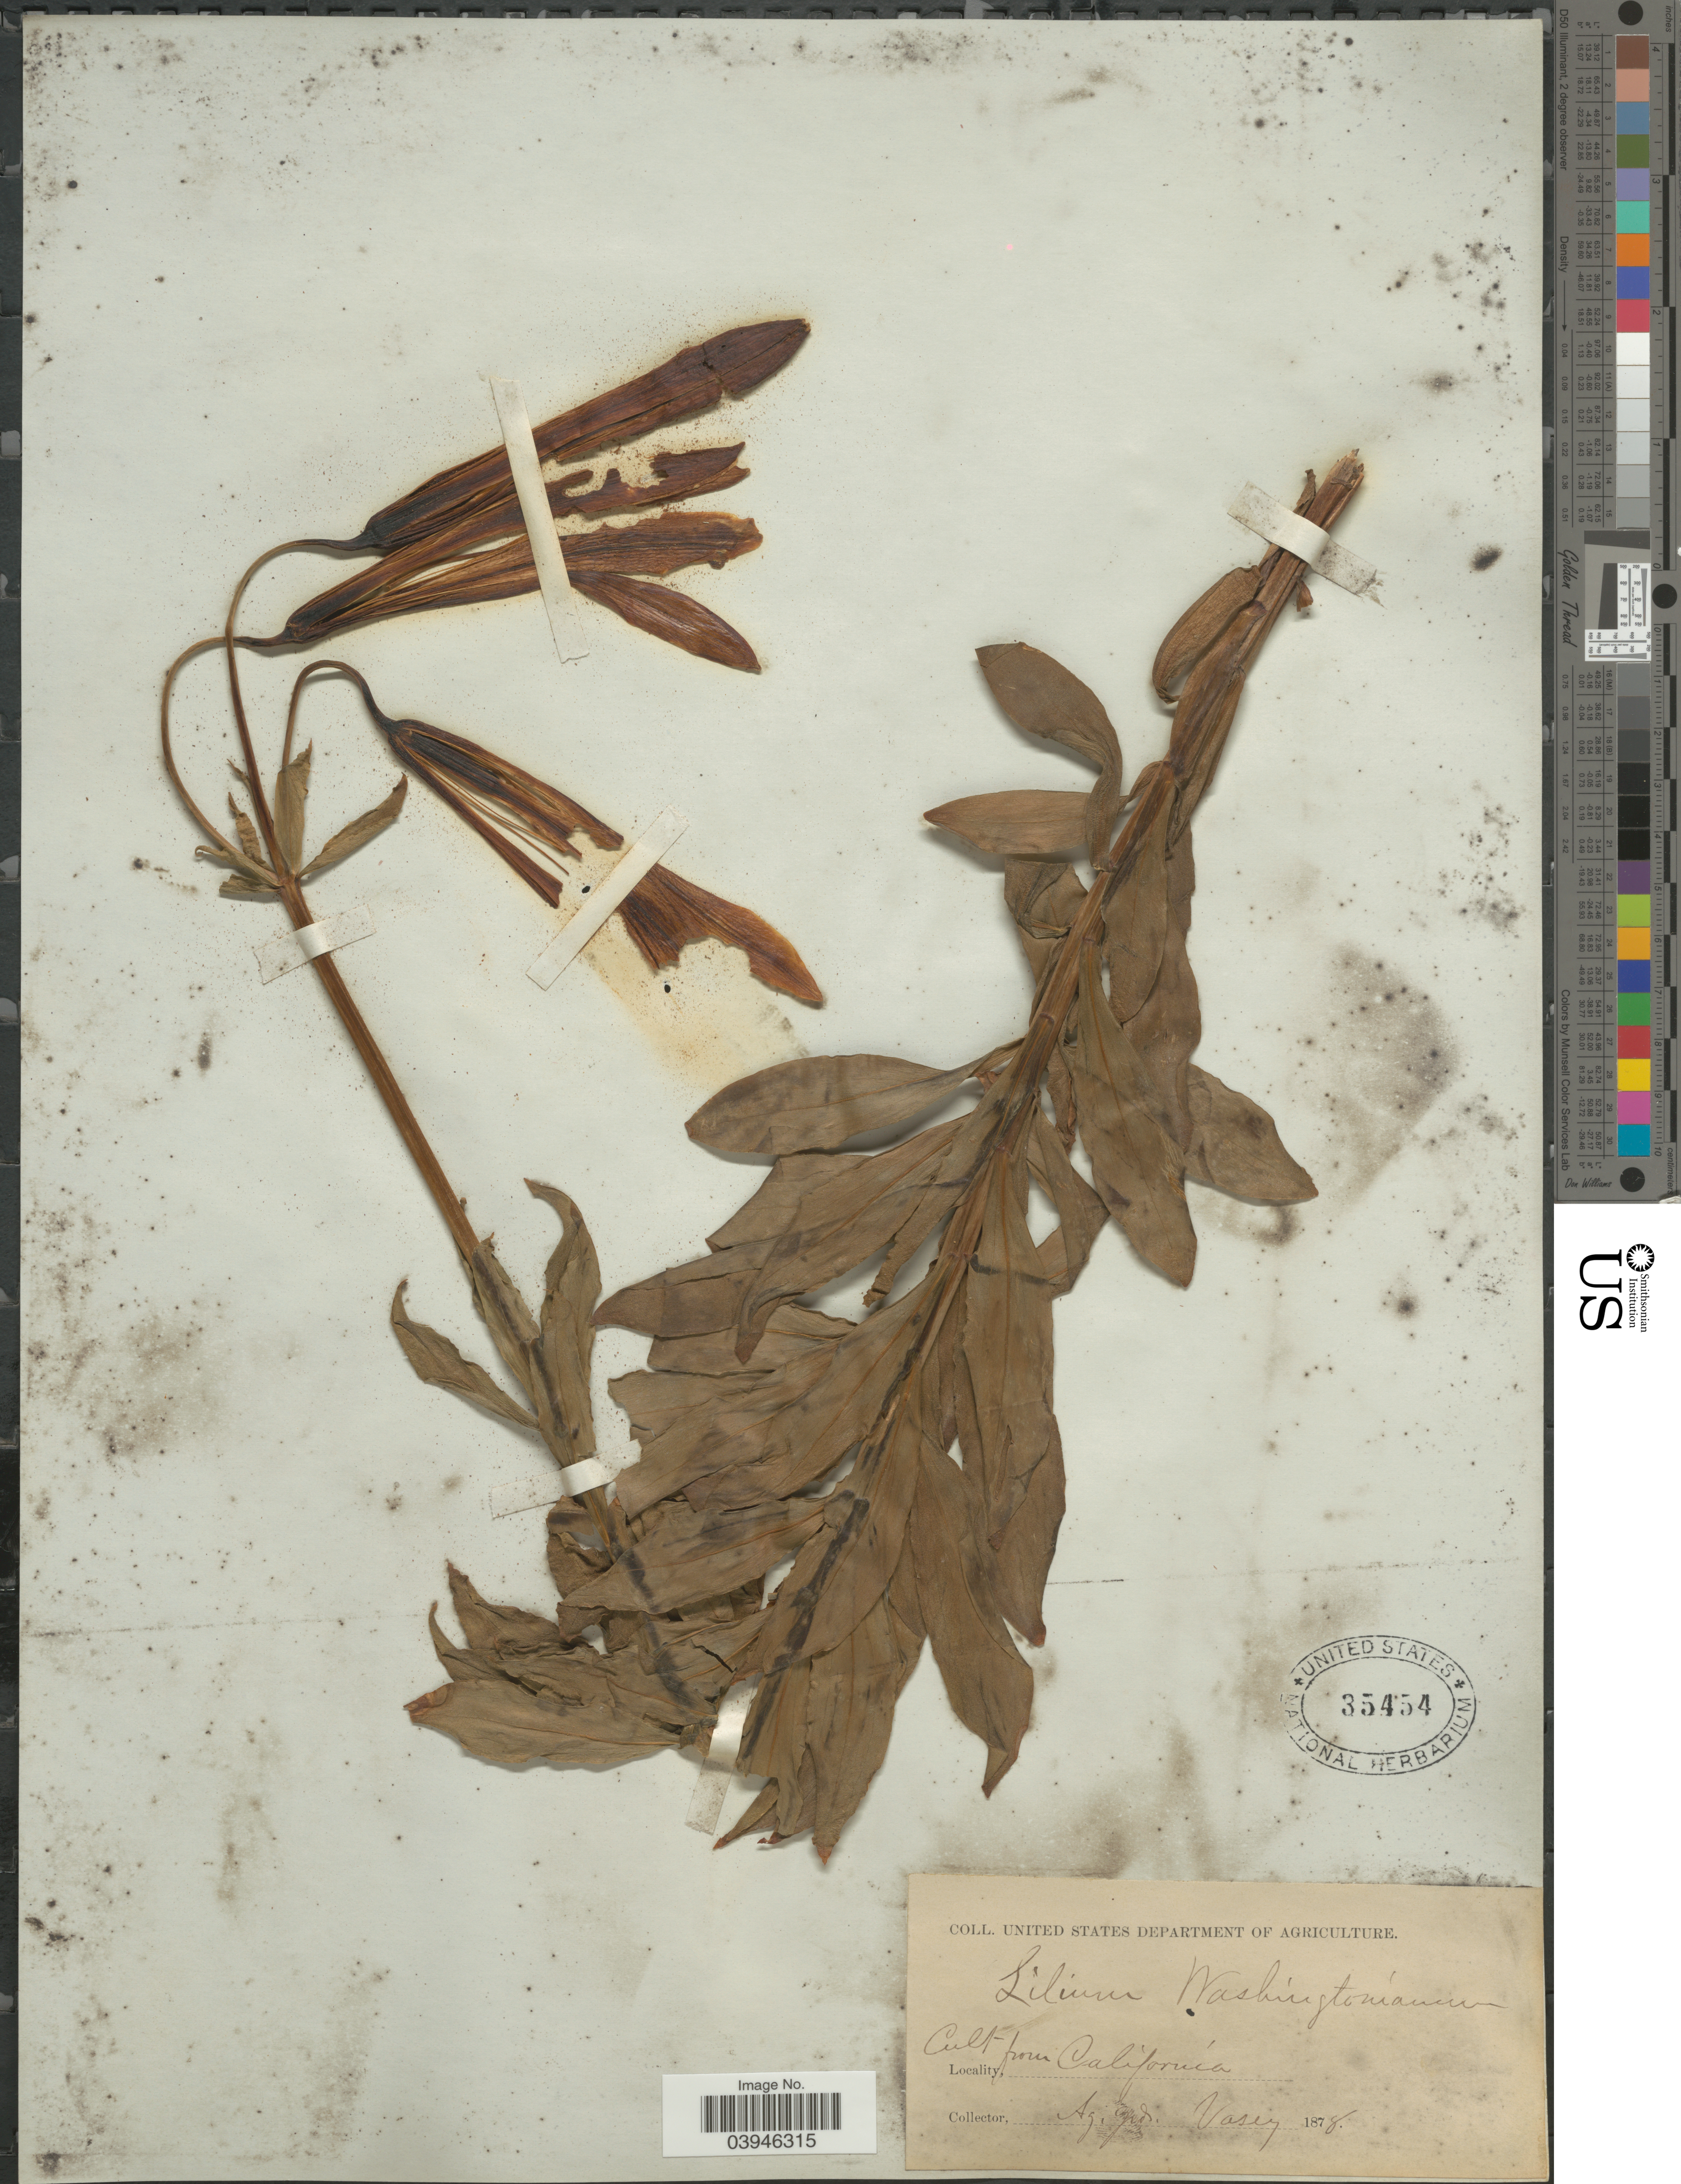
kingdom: Plantae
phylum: Tracheophyta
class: Liliopsida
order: Liliales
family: Liliaceae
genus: Lilium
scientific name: Lilium washingtonianum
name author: Kellogg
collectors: Vasey, --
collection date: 1878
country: United States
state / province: District of Columbia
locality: Ag. grd.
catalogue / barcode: US 35454